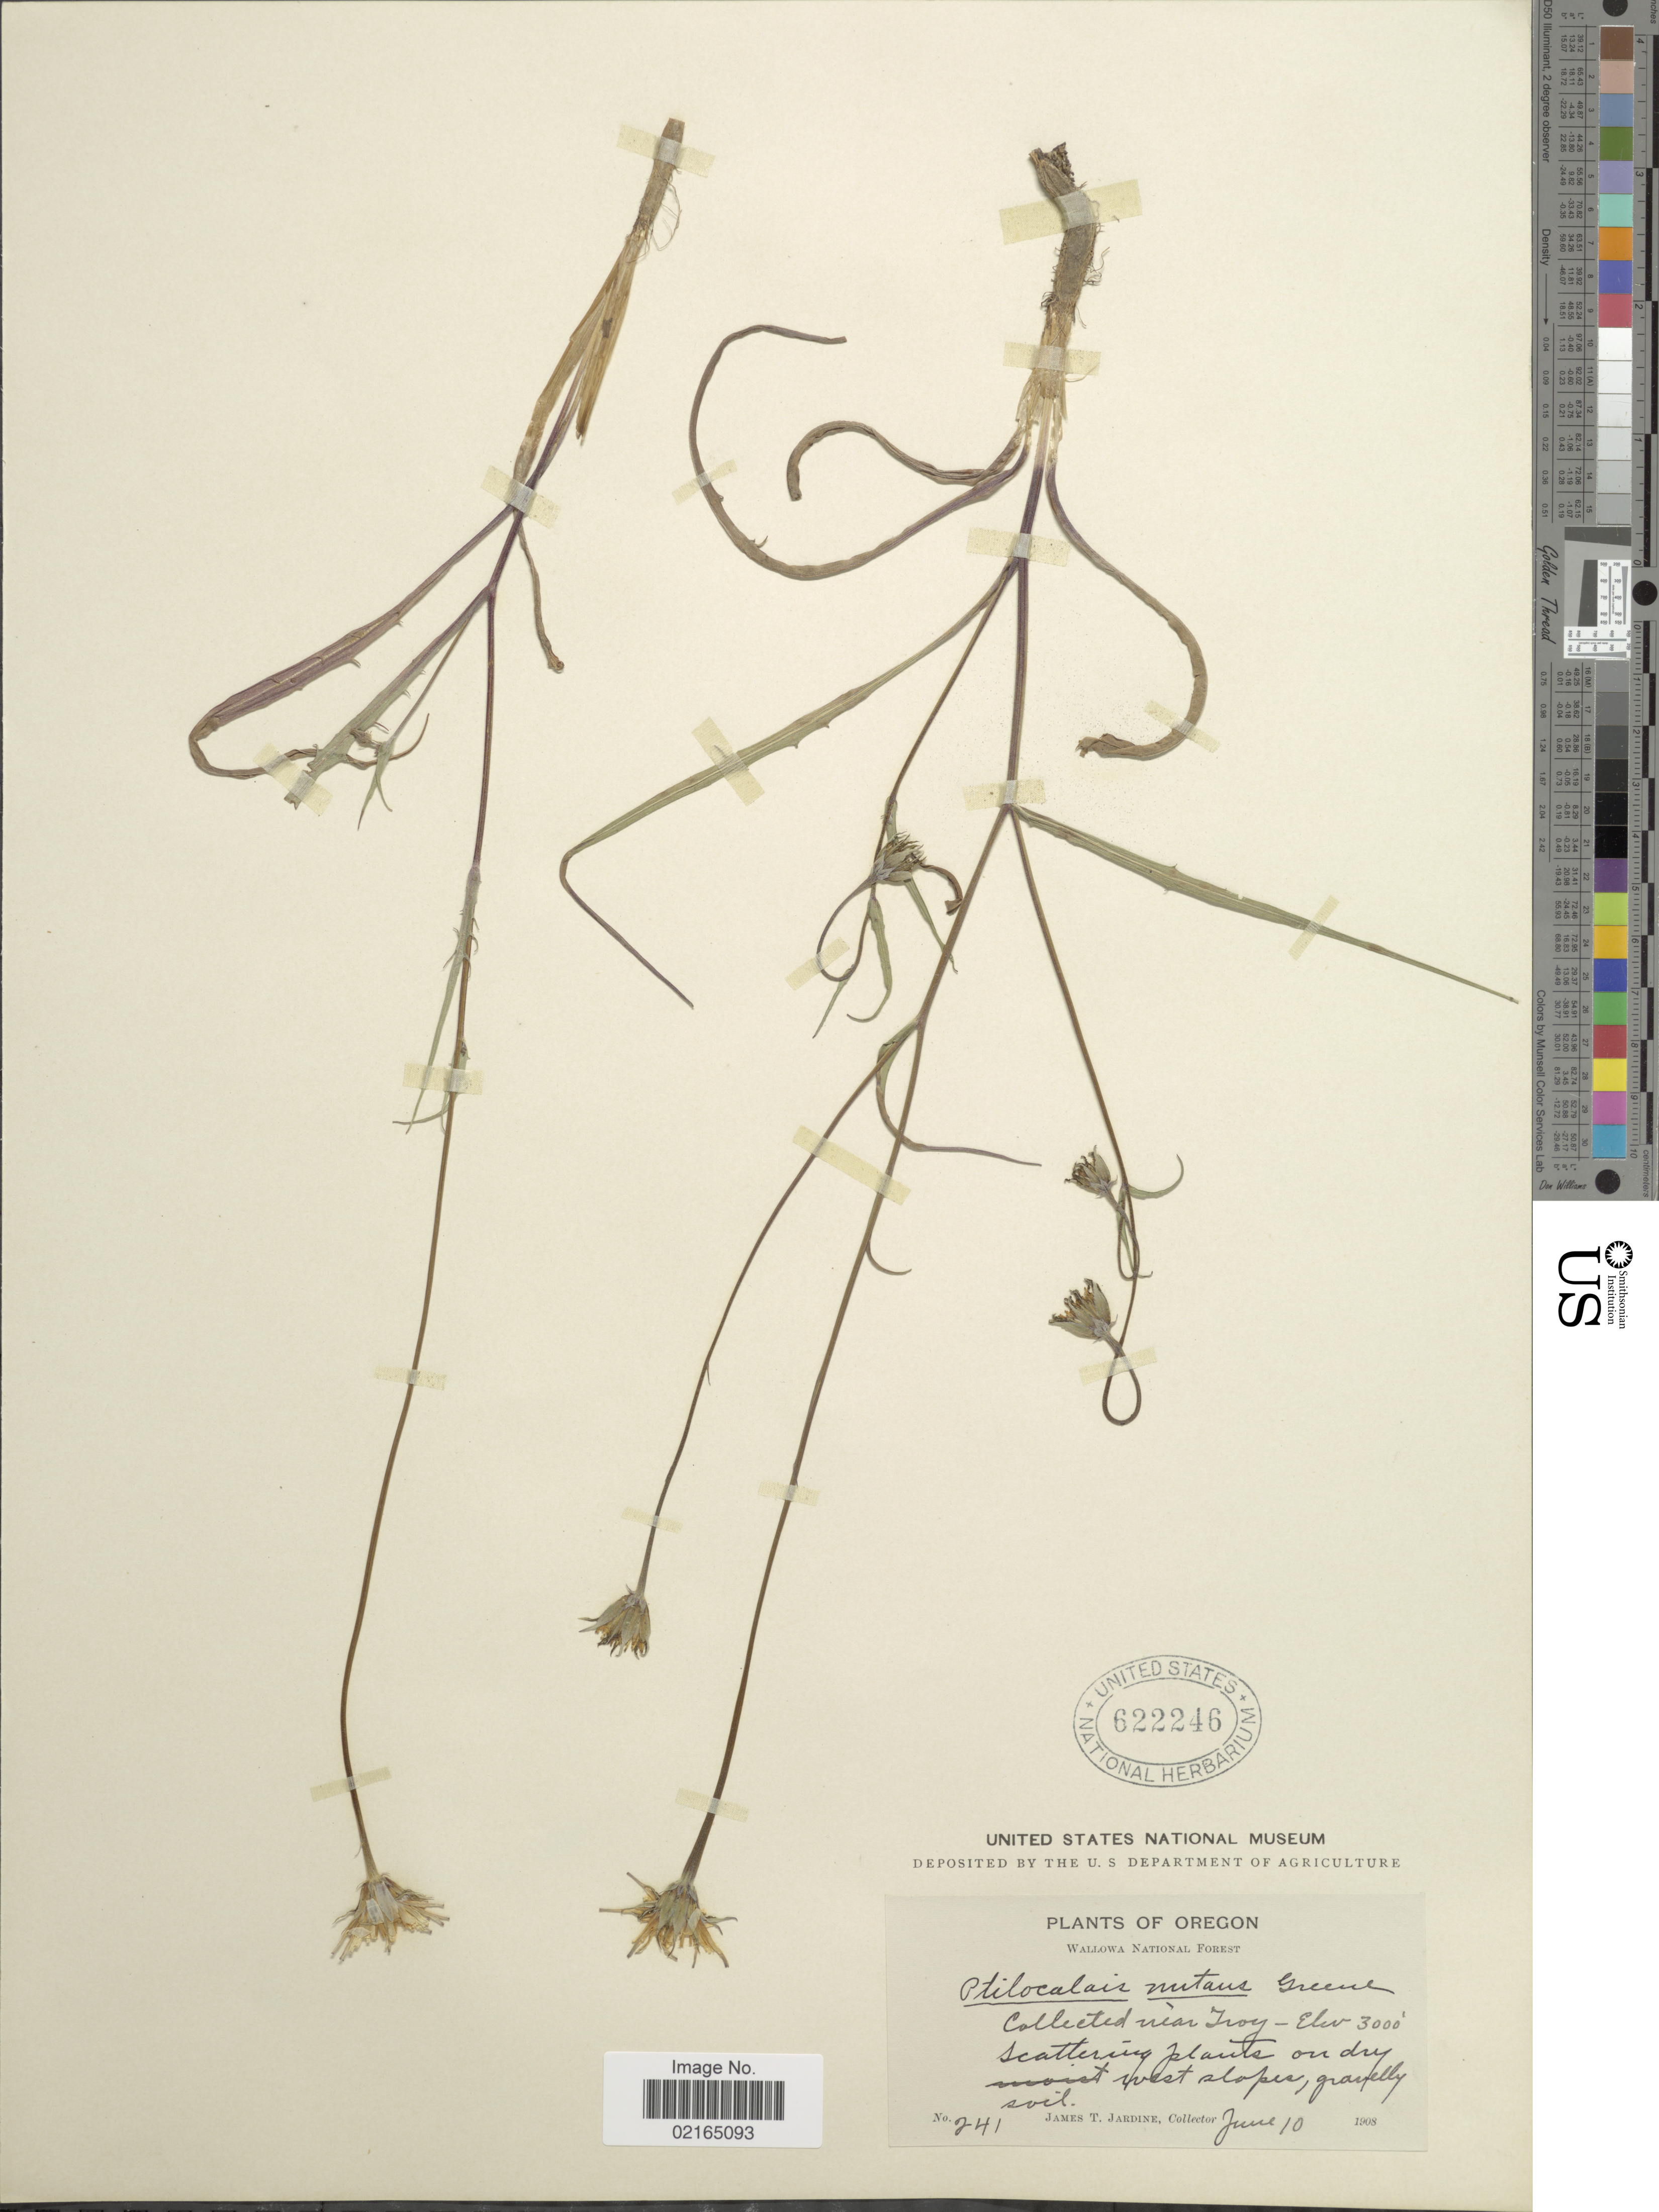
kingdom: Plantae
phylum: Tracheophyta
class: Magnoliopsida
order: Asterales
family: Asteraceae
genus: Microseris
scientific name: Microseris nutans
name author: (Hook.) Sch. Bip.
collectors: J. T. Jardine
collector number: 241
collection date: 1908-06-10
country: United States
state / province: Oregon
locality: Wallowa National Forest, near Troy, scattering plains on dry west slopes.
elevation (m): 914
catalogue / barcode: US 622246